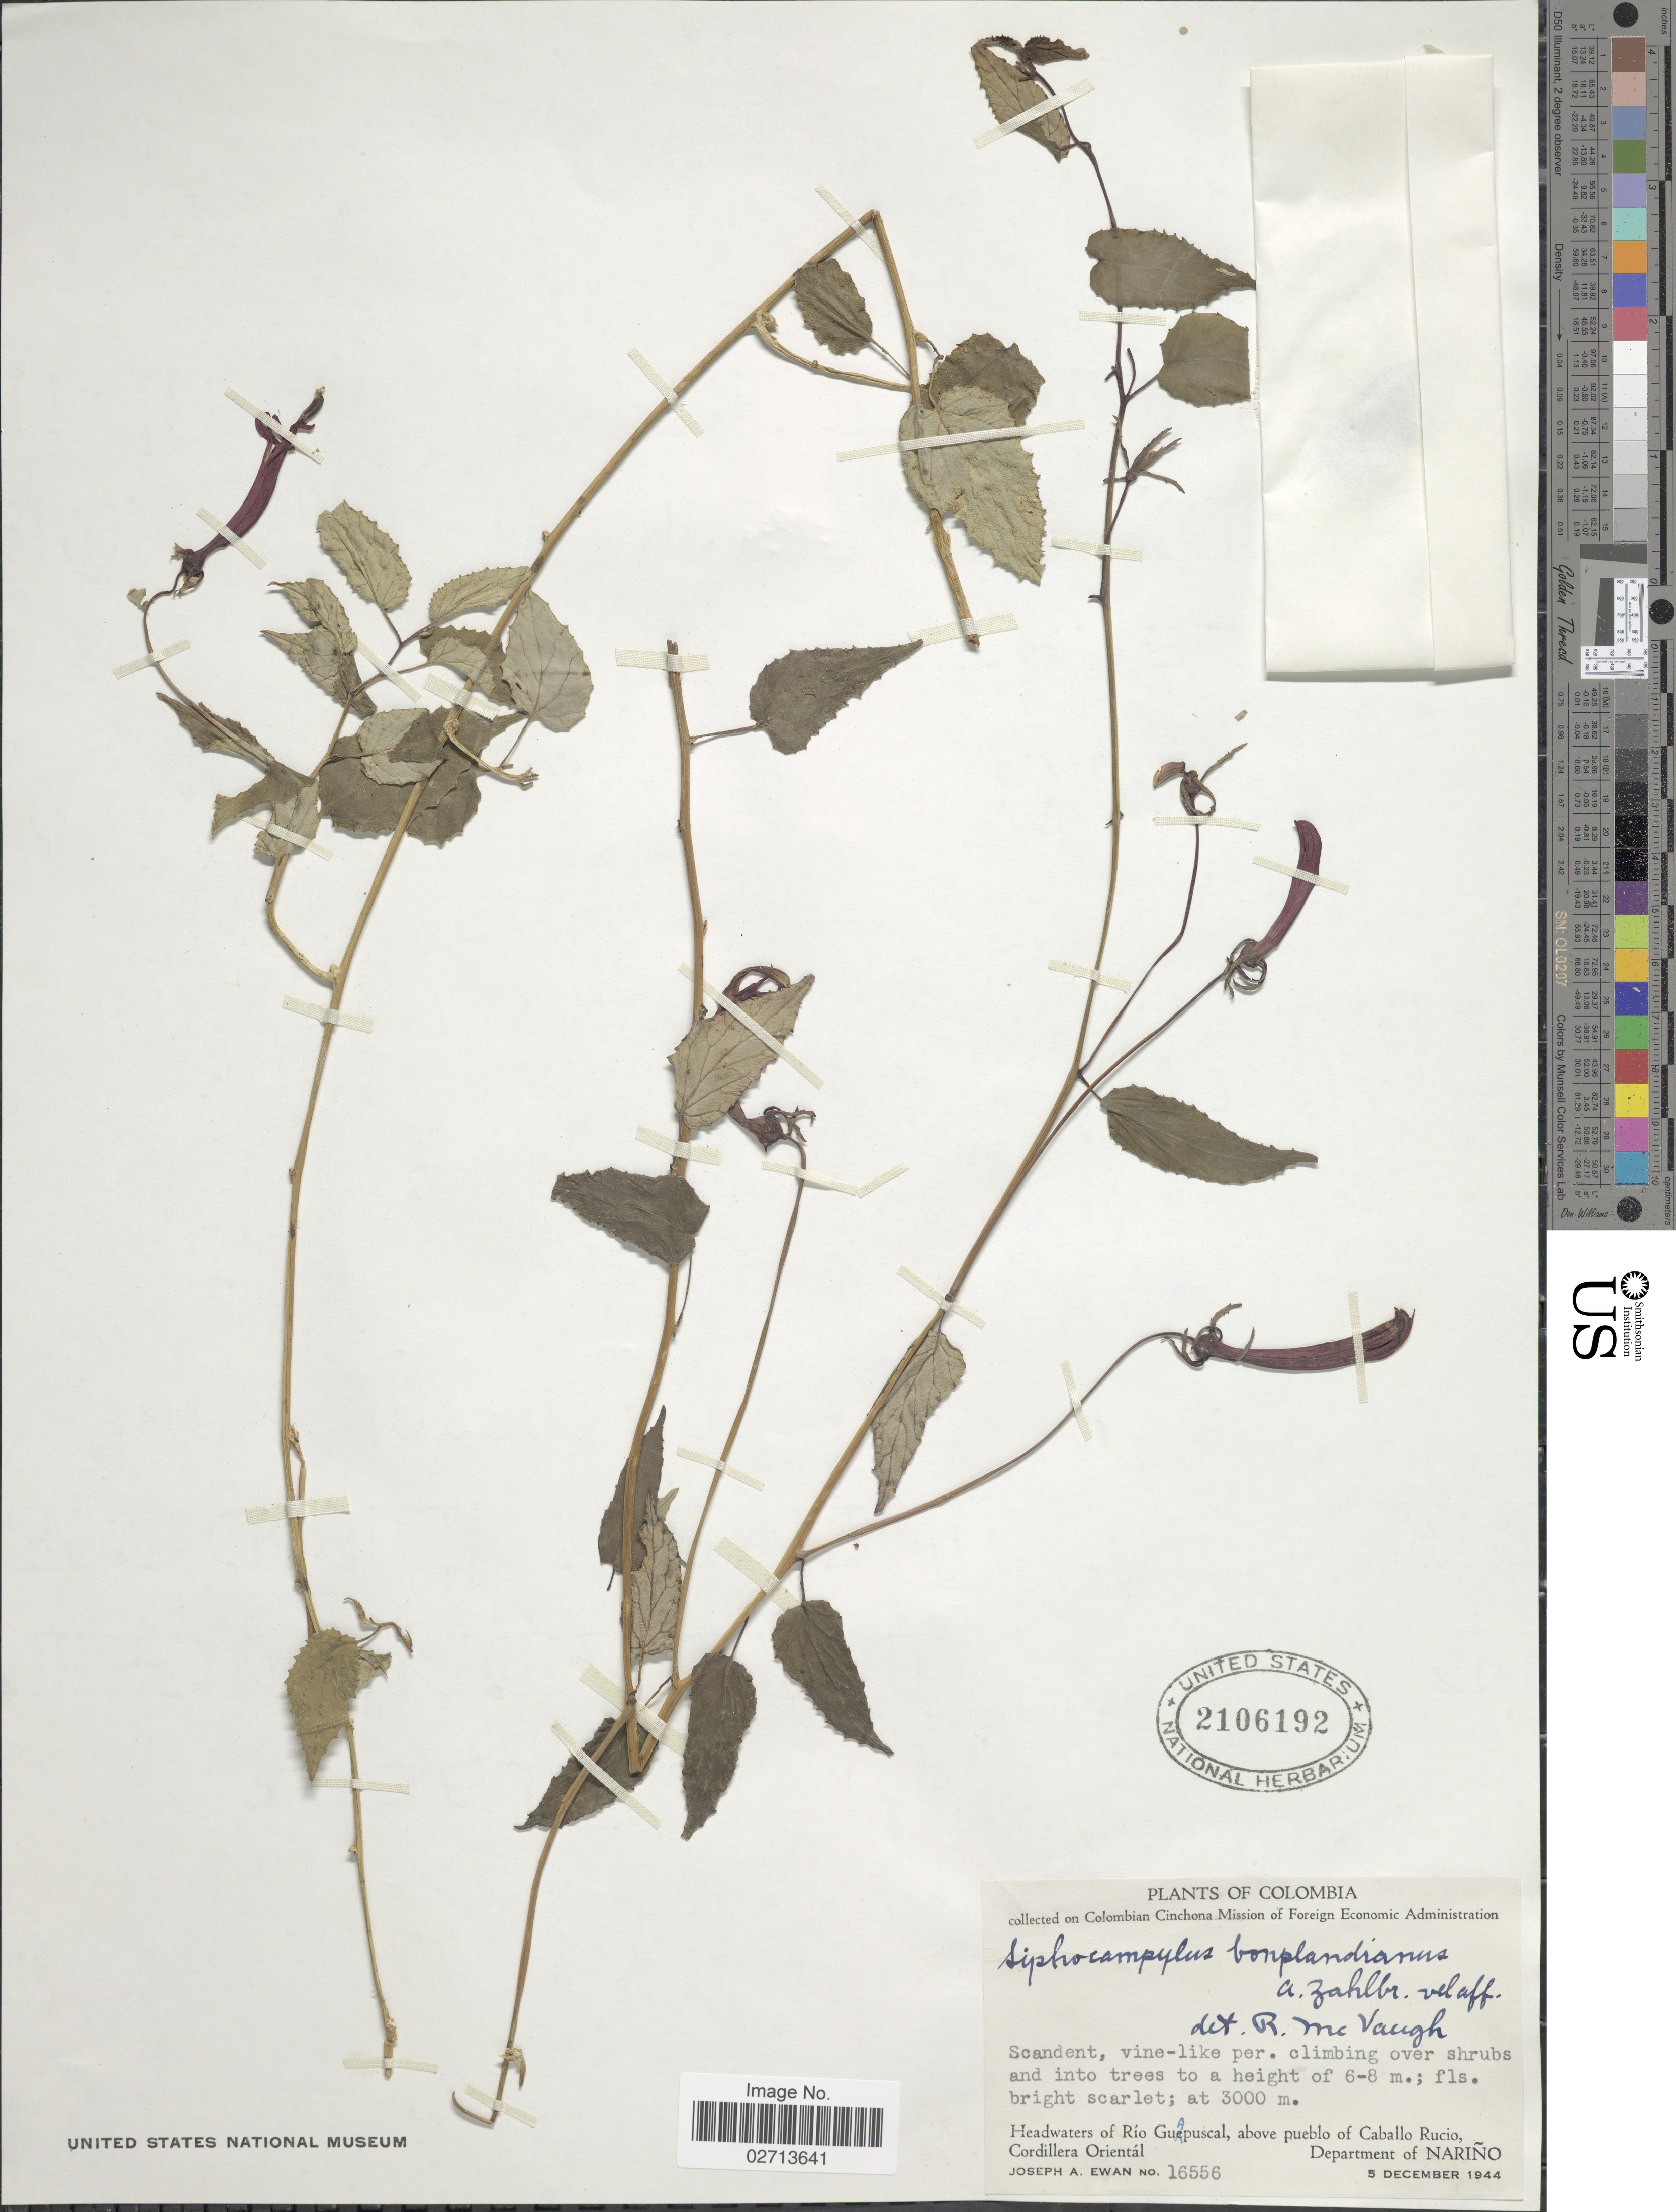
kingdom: Plantae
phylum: Tracheophyta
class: Magnoliopsida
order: Asterales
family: Campanulaceae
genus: Siphocampylus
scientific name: Siphocampylus bonplandianus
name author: Zahlbr.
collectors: J. A. Ewan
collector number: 16556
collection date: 1944-12-05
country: Colombia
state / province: Nariño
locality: Headwaters of Rio Guapuscal, above pueblo of Caballo Rucio. Cordillera Oriental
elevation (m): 3000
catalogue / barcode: US 2106192